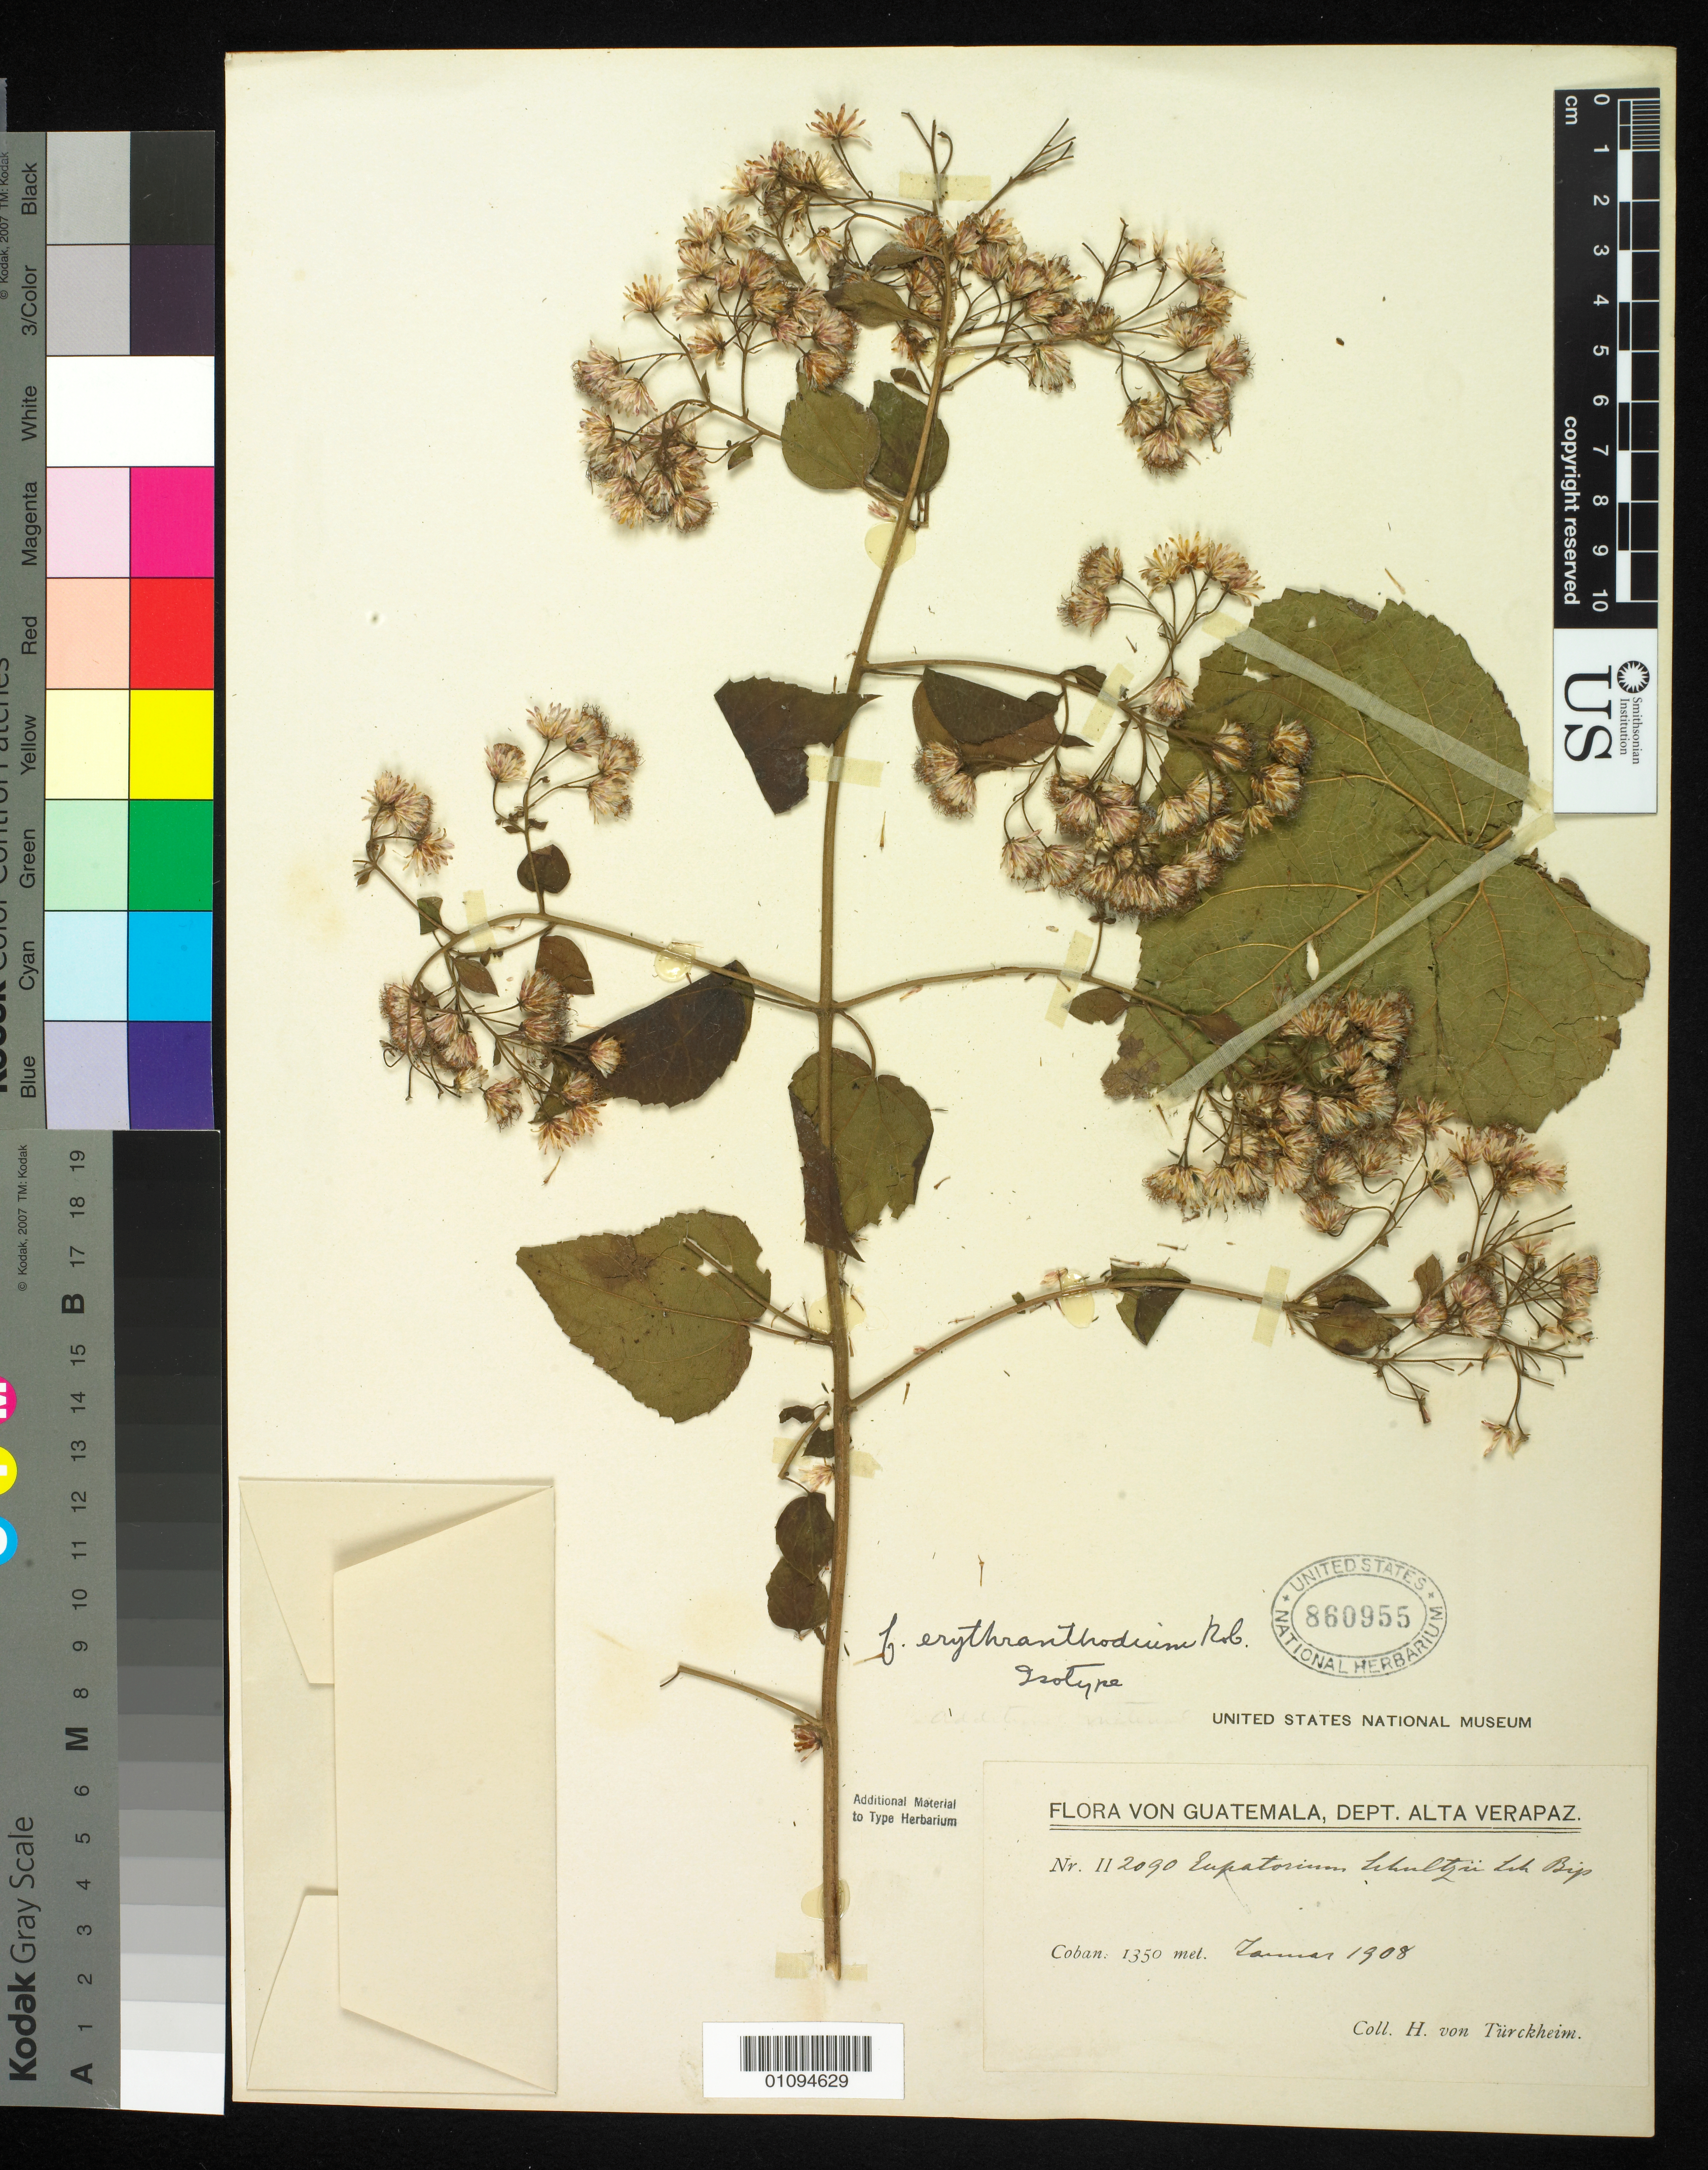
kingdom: Plantae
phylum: Tracheophyta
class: Magnoliopsida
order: Asterales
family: Asteraceae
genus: Eupatorium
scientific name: Eupatorium schultzii f. erythranthodium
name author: B.L. Rob.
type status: Isotype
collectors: H. von Türckheim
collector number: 2090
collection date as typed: Jan 1908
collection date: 1908-01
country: Guatemala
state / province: Alta Verapaz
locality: Cobán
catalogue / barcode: US 860955